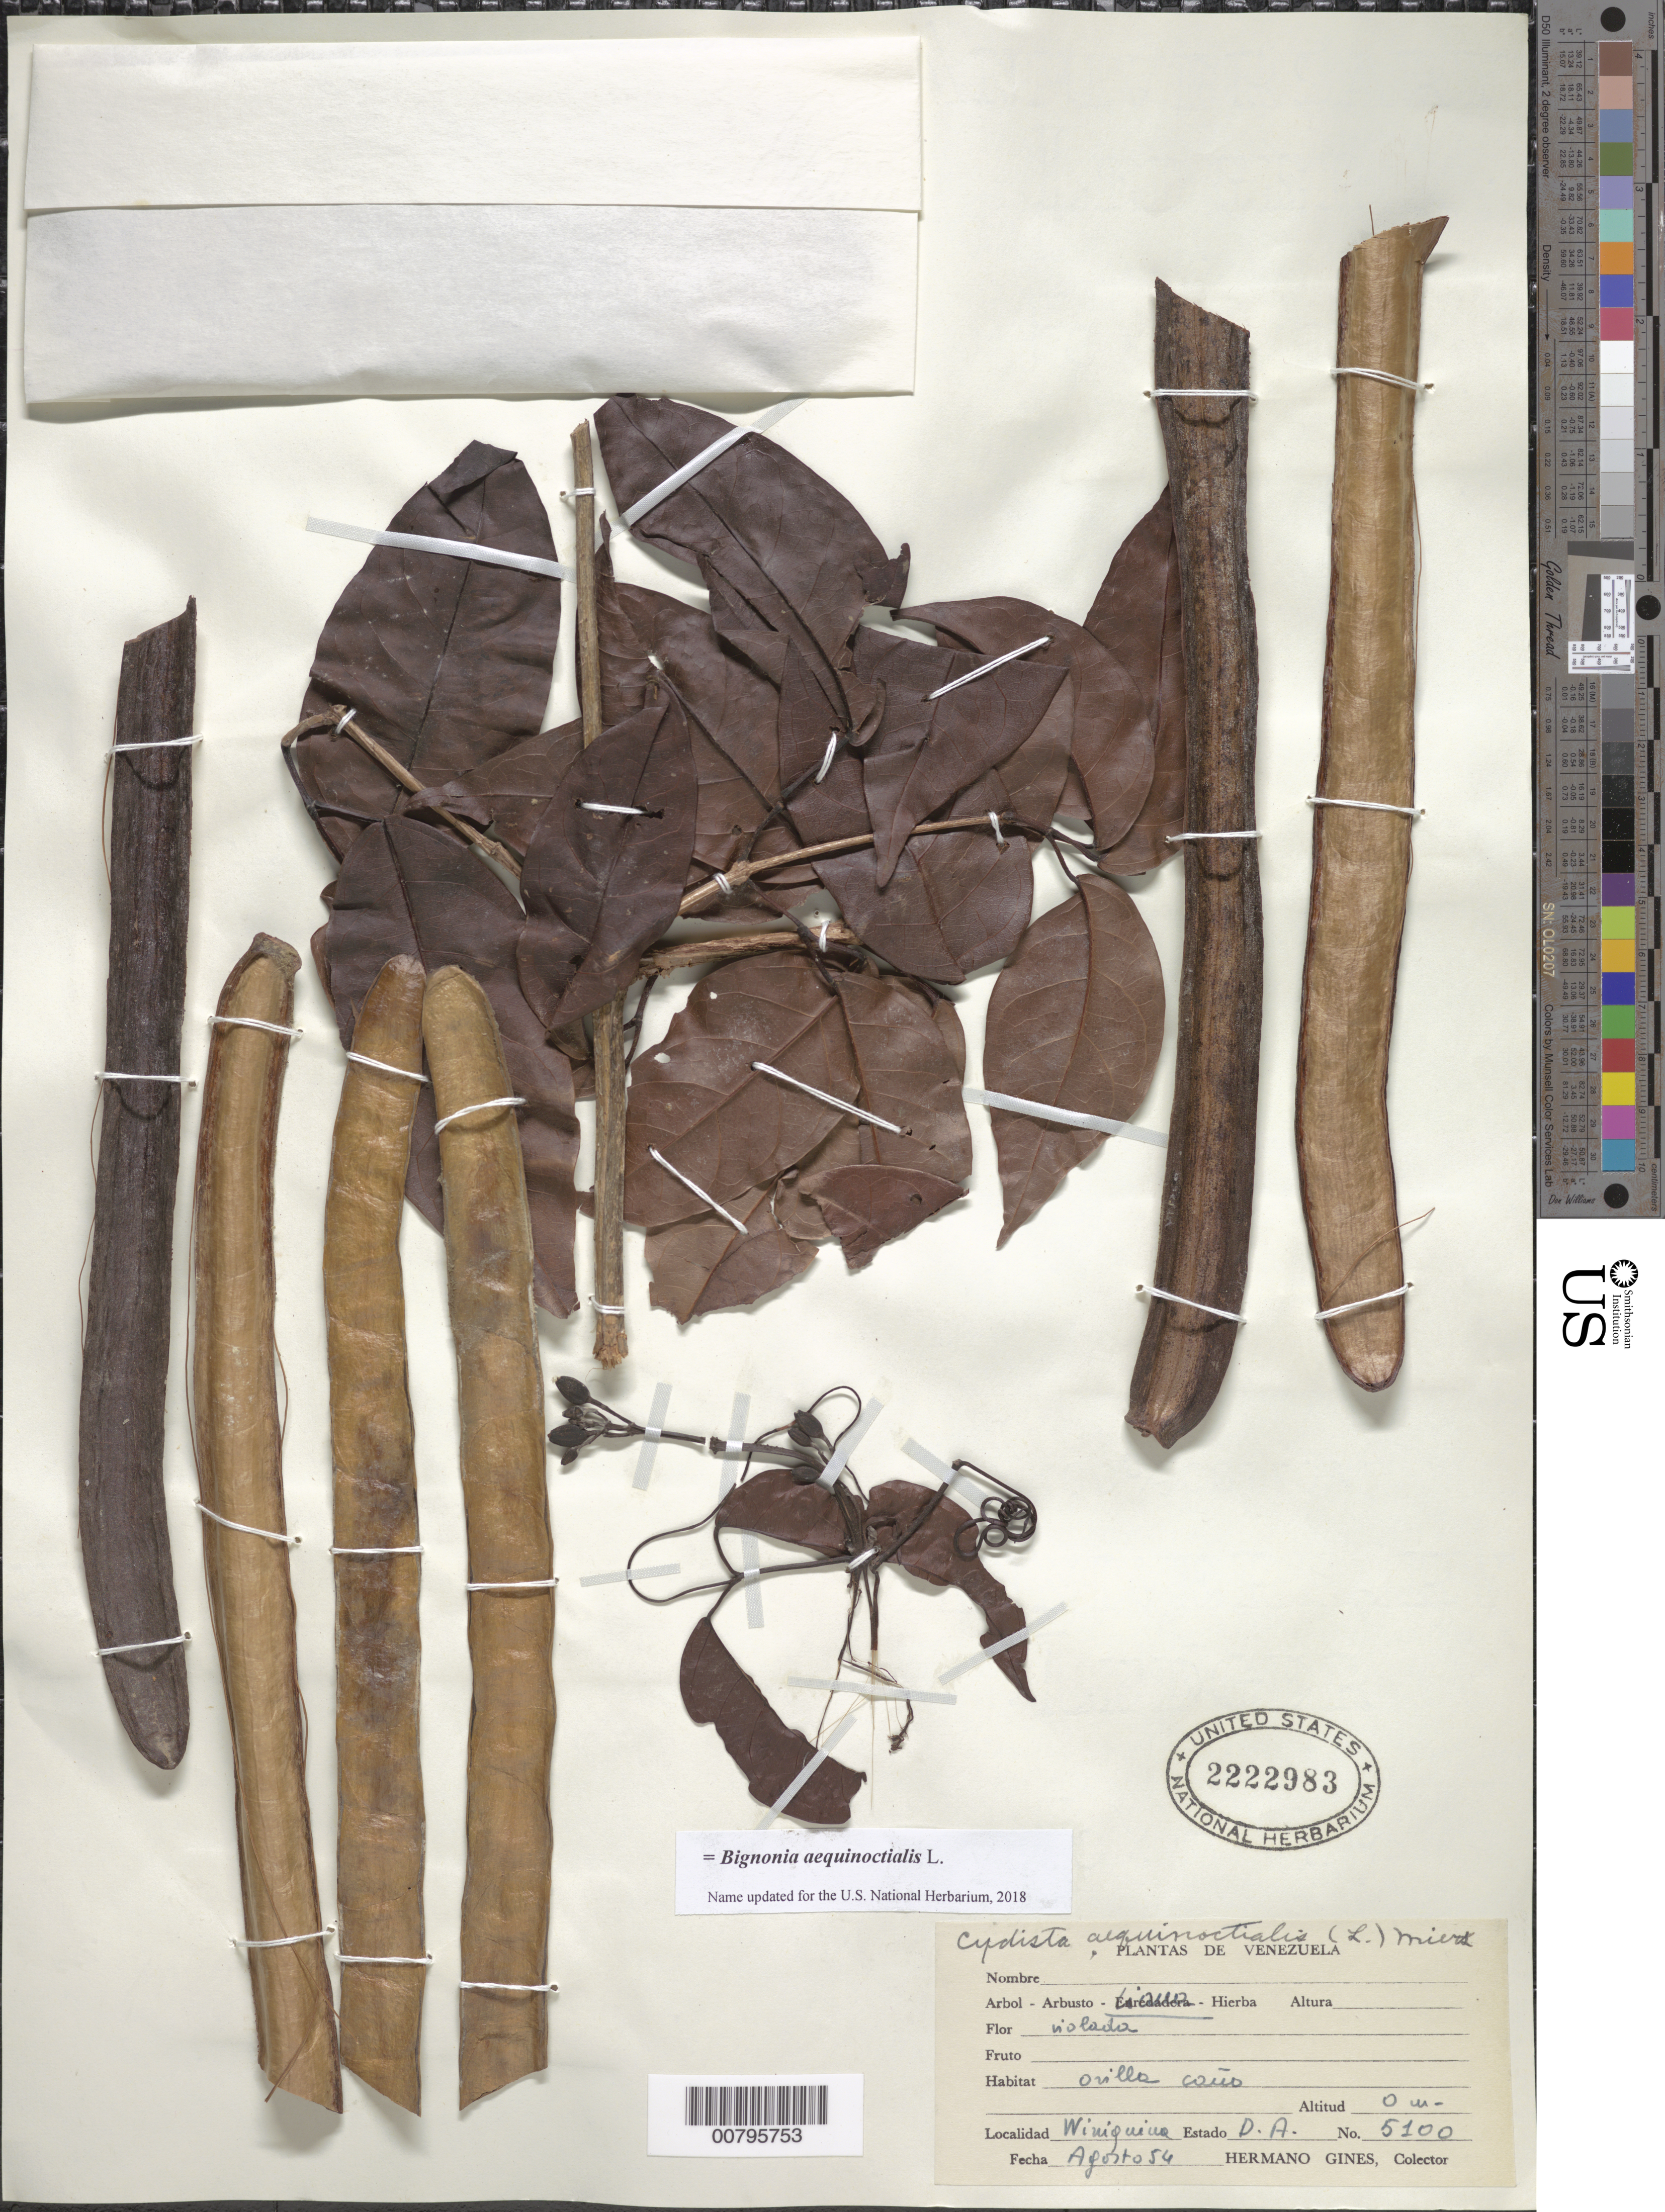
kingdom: Plantae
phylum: Tracheophyta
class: Magnoliopsida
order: Lamiales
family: Bignoniaceae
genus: Bignonia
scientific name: Bignonia aequinoctialis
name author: L.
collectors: H. Gines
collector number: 5100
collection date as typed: Aug-54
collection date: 1954-08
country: Venezuela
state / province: Delta Amacuro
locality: C. Wiuiquina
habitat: Orilla caño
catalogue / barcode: US 2222983